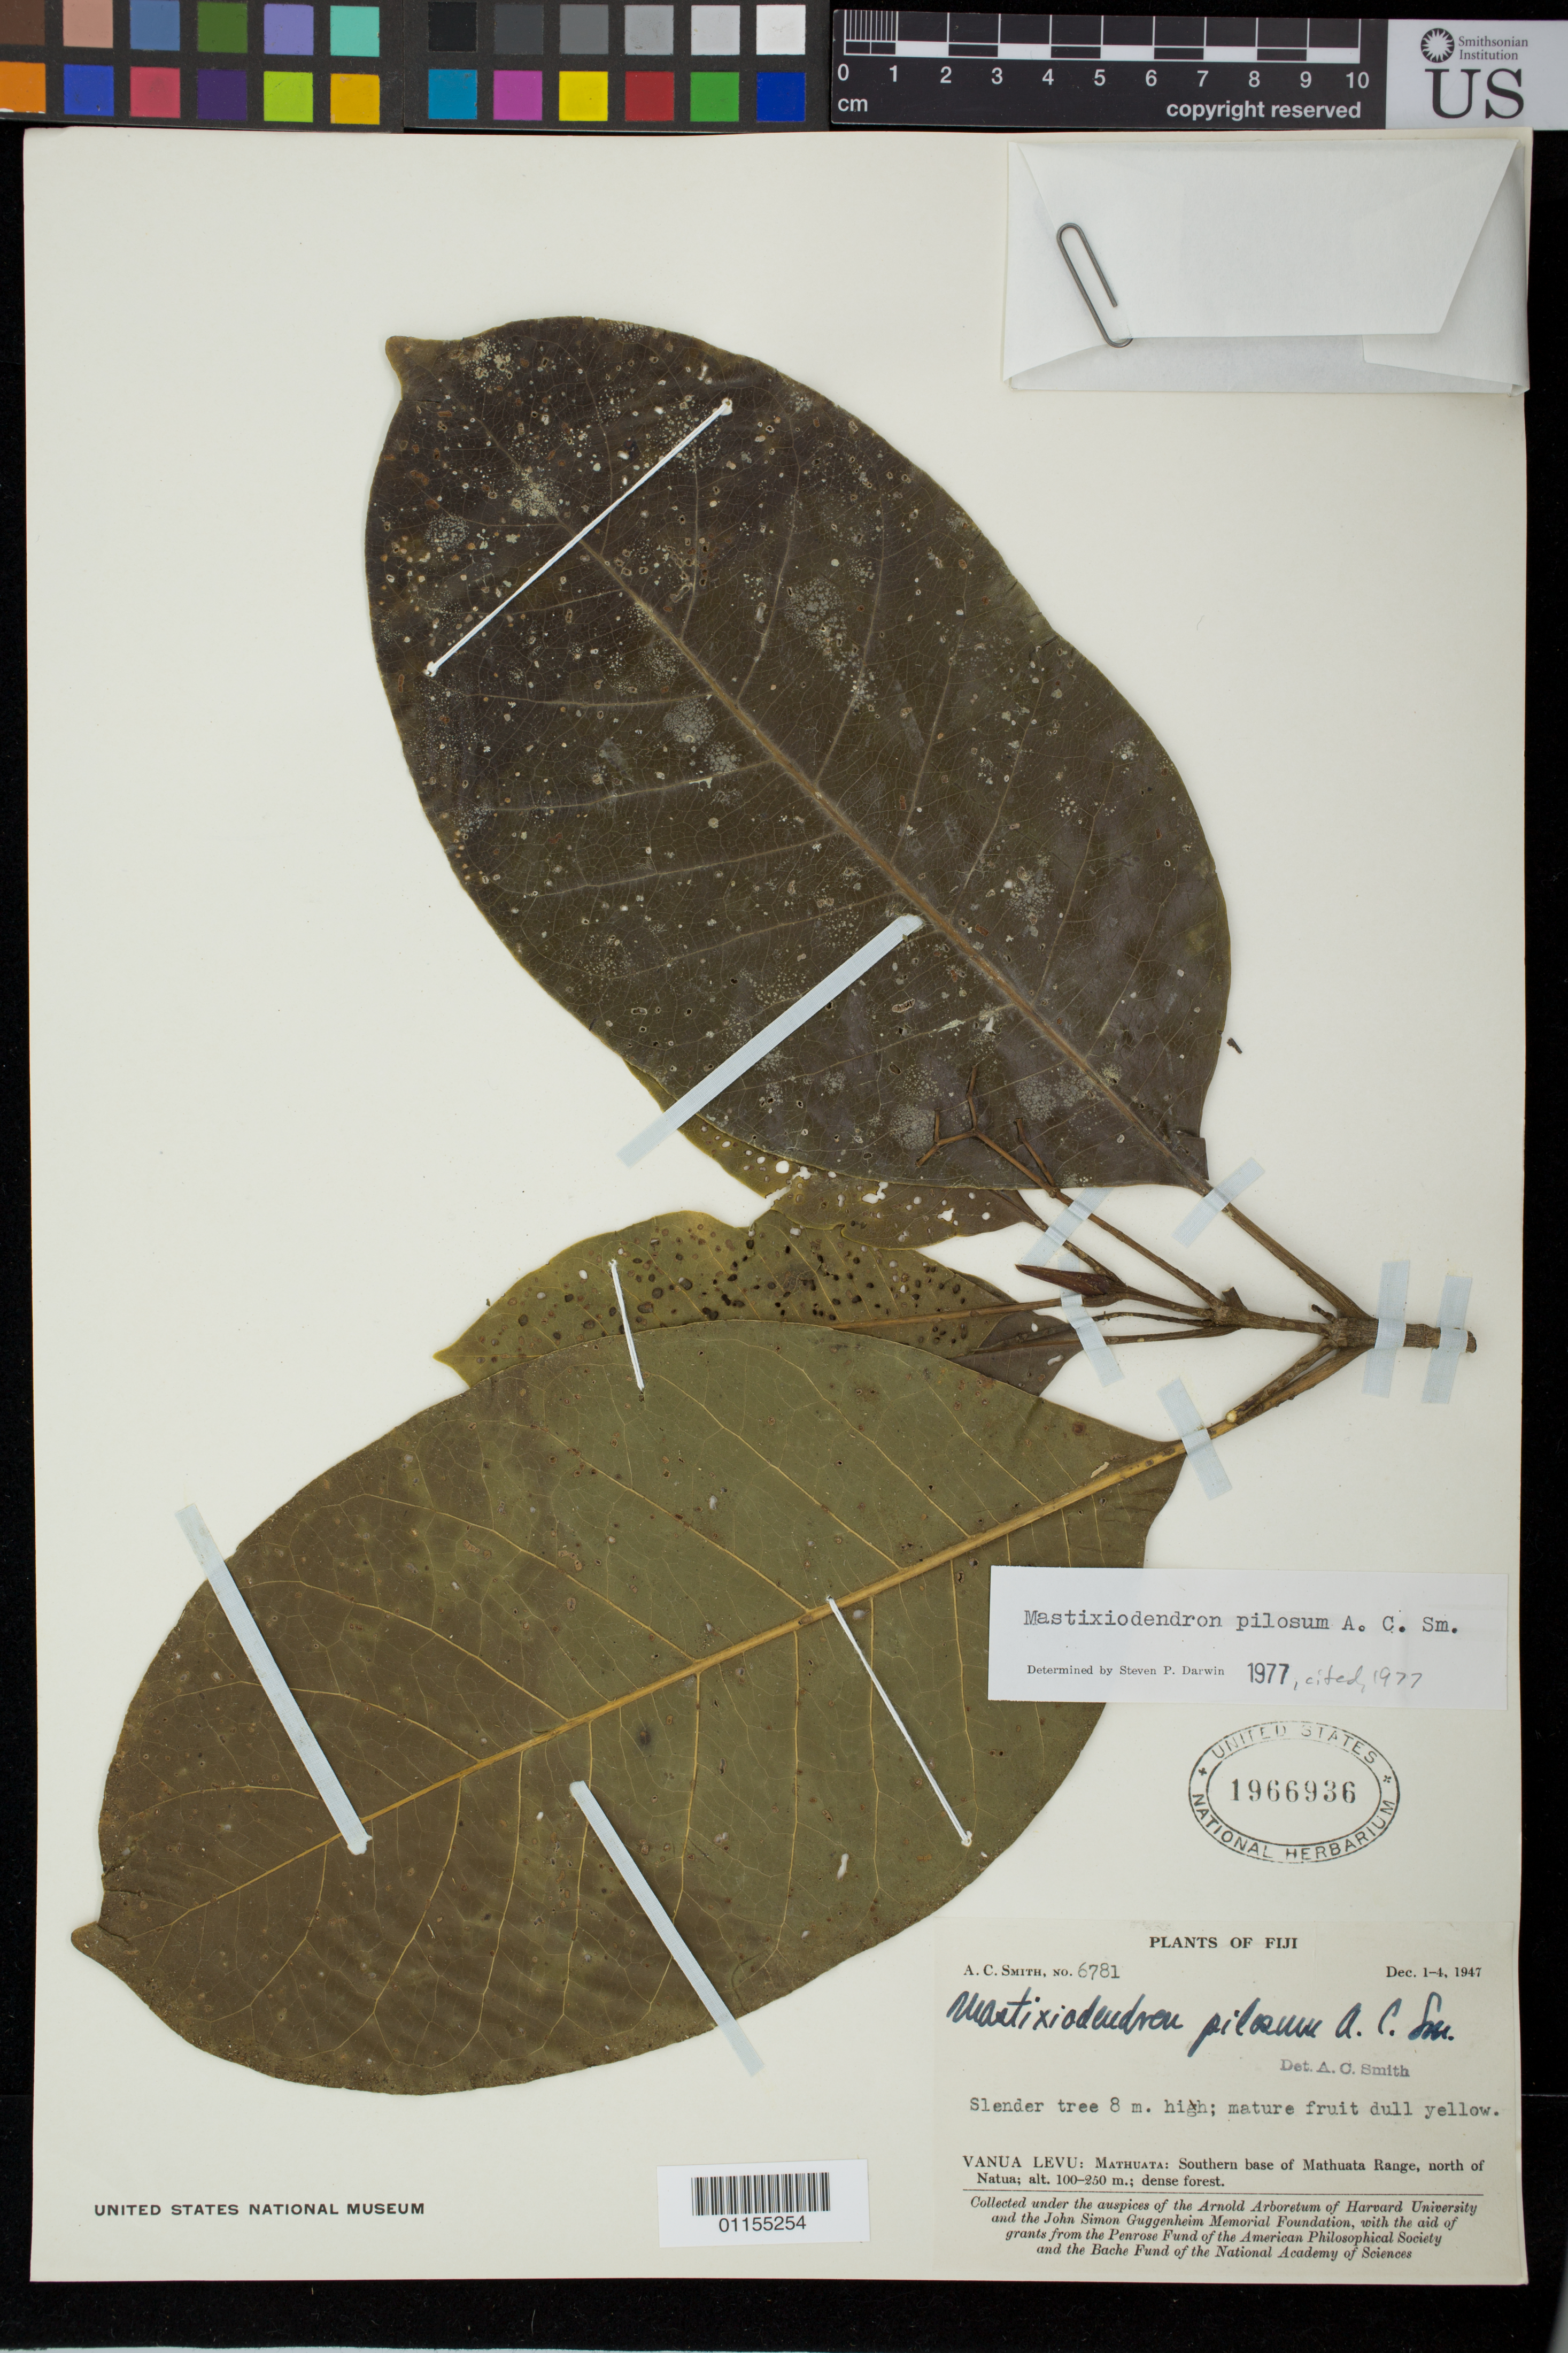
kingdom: Plantae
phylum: Tracheophyta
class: Magnoliopsida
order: Gentianales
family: Rubiaceae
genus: Mastixiodendron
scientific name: Mastixiodendron pilosum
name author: A.C. Sm.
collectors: A. C. Smith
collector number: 6781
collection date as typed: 01 Dec 1947 to 04 Dec 1947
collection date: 1947-12-01/1947-12-04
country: Fiji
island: Vanua Levu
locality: Vanua Levu: Mathuata: Southern base of Mathuata Range, north of Natua.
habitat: Dense forest.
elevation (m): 100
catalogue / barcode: US 1966936